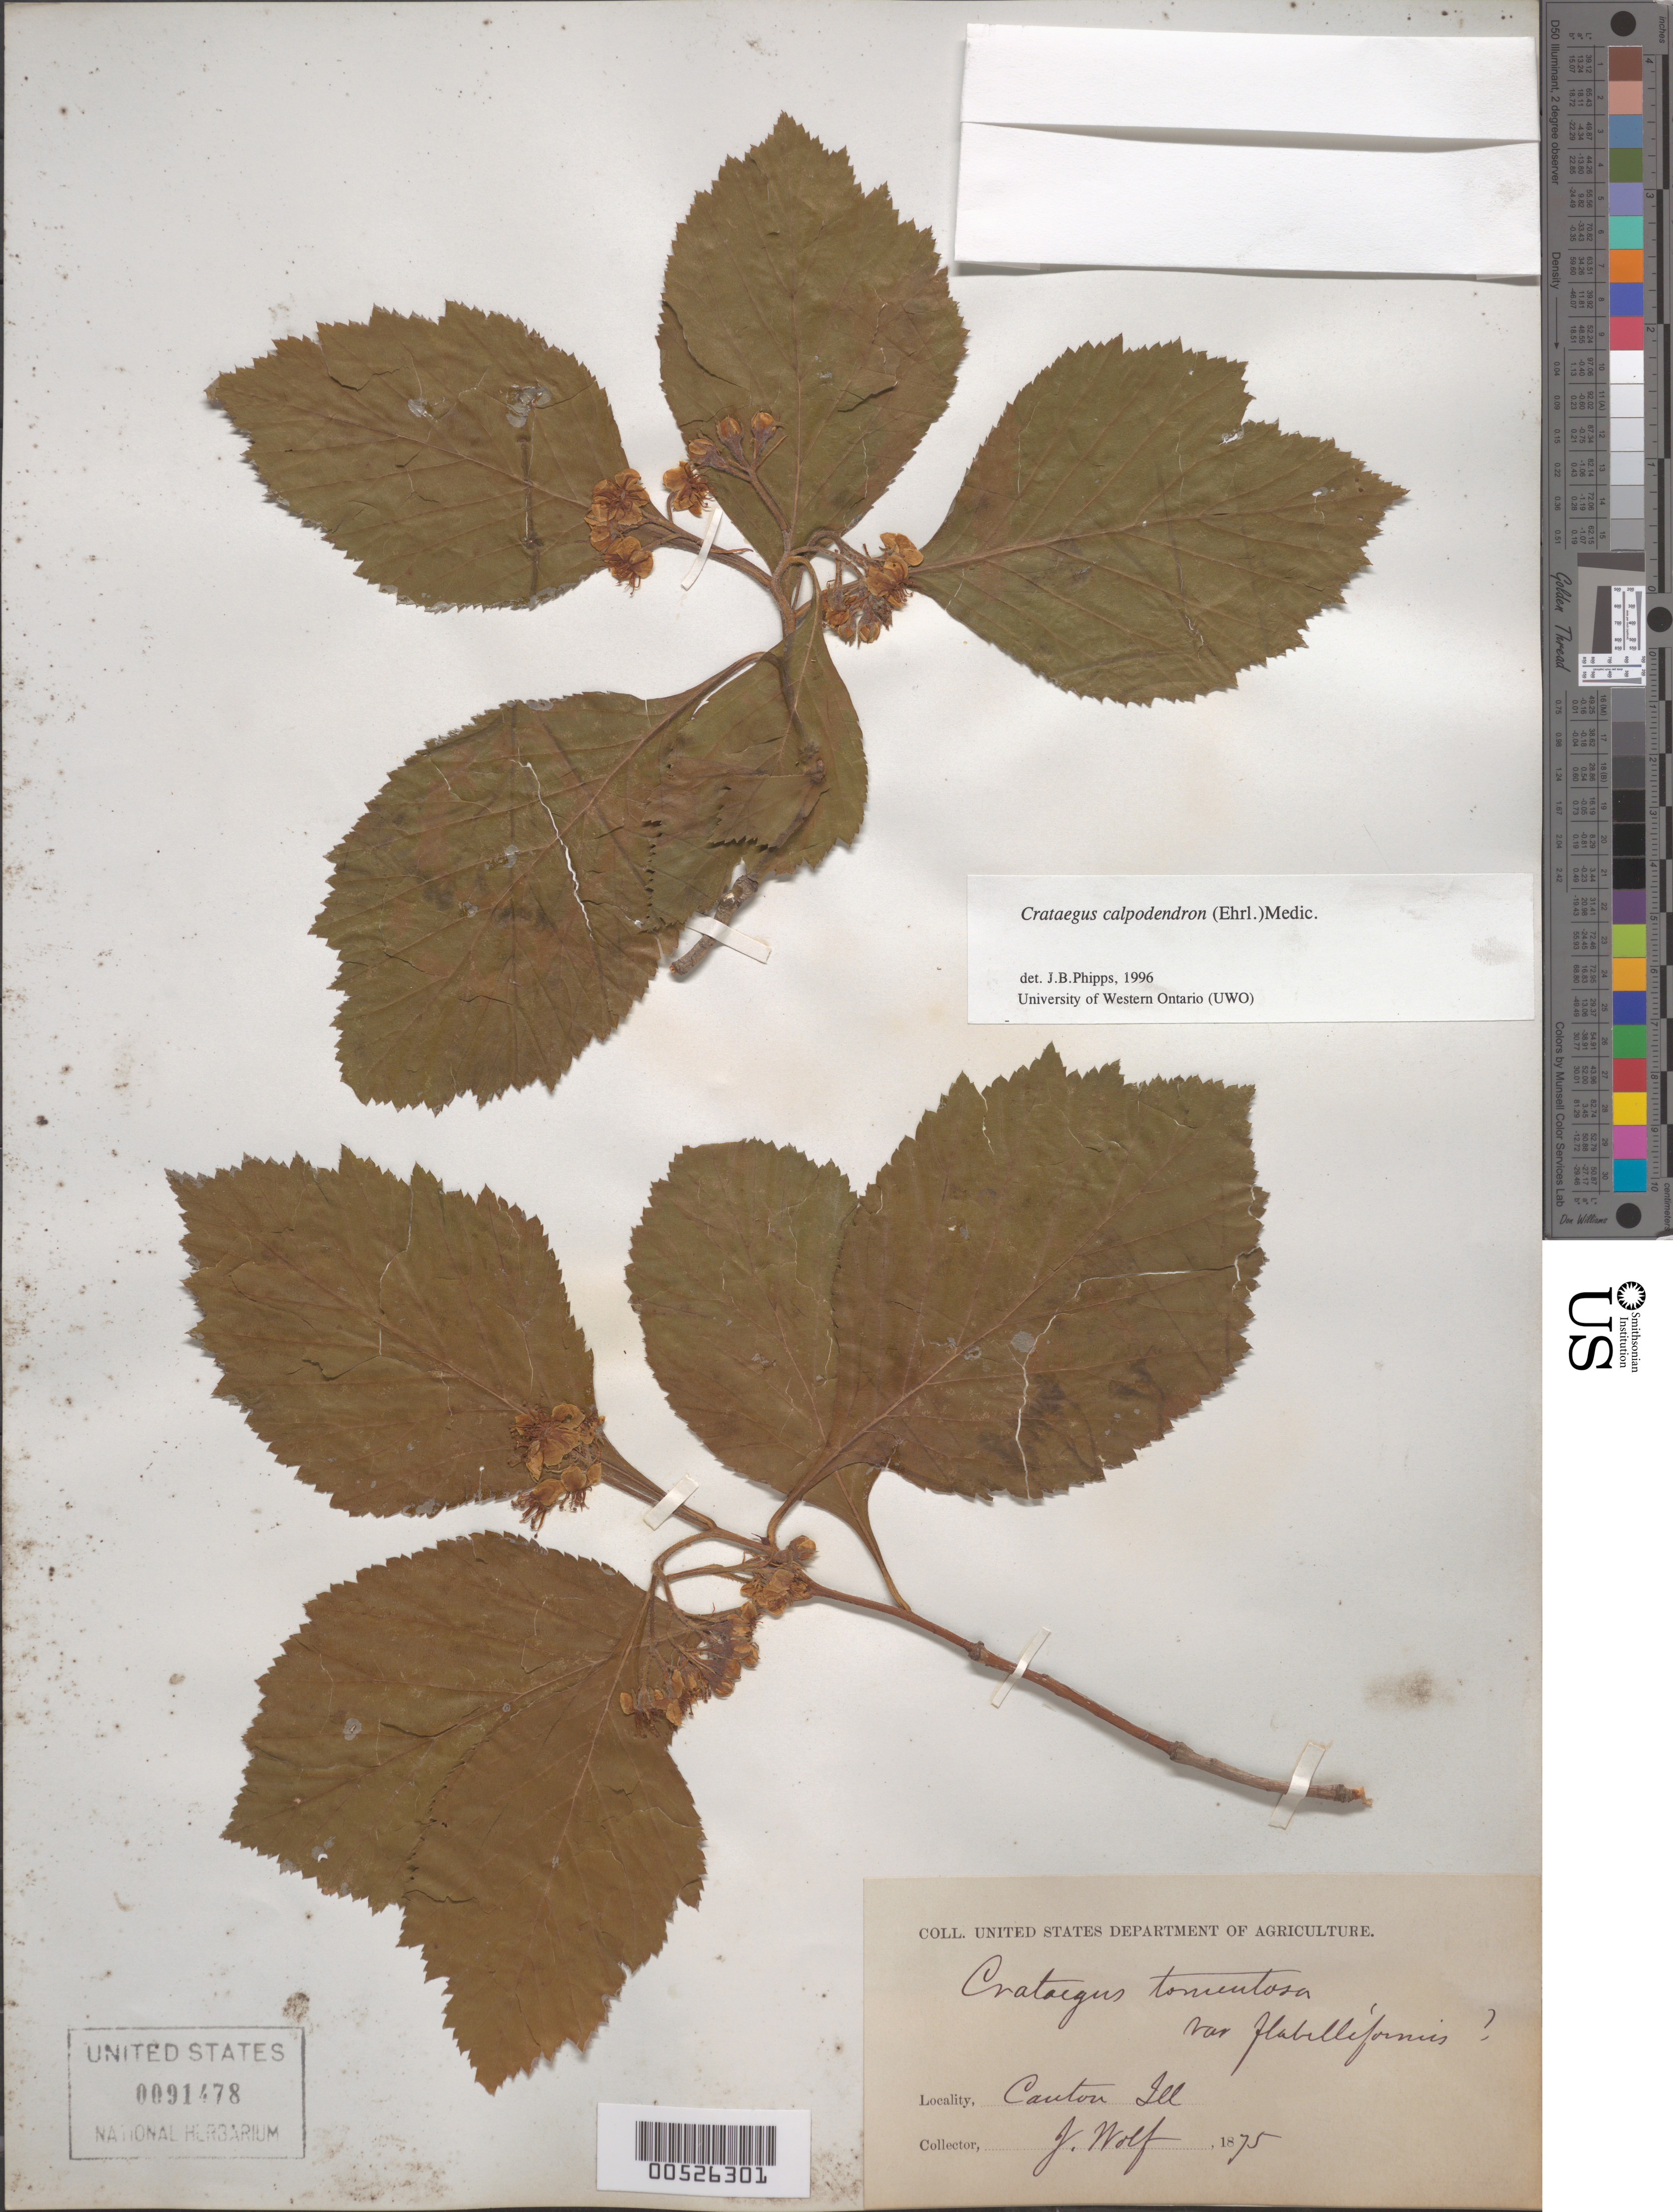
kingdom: Plantae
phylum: Tracheophyta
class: Magnoliopsida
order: Rosales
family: Rosaceae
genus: Crataegus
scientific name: Crataegus calpodendron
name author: (Ehrh.) Medik.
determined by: Phipps, James B., (UWO), University of Western Ontario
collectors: J. Wolf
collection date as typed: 1875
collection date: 1875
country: United States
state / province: Illinois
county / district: Fulton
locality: Canton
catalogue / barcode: US 91478